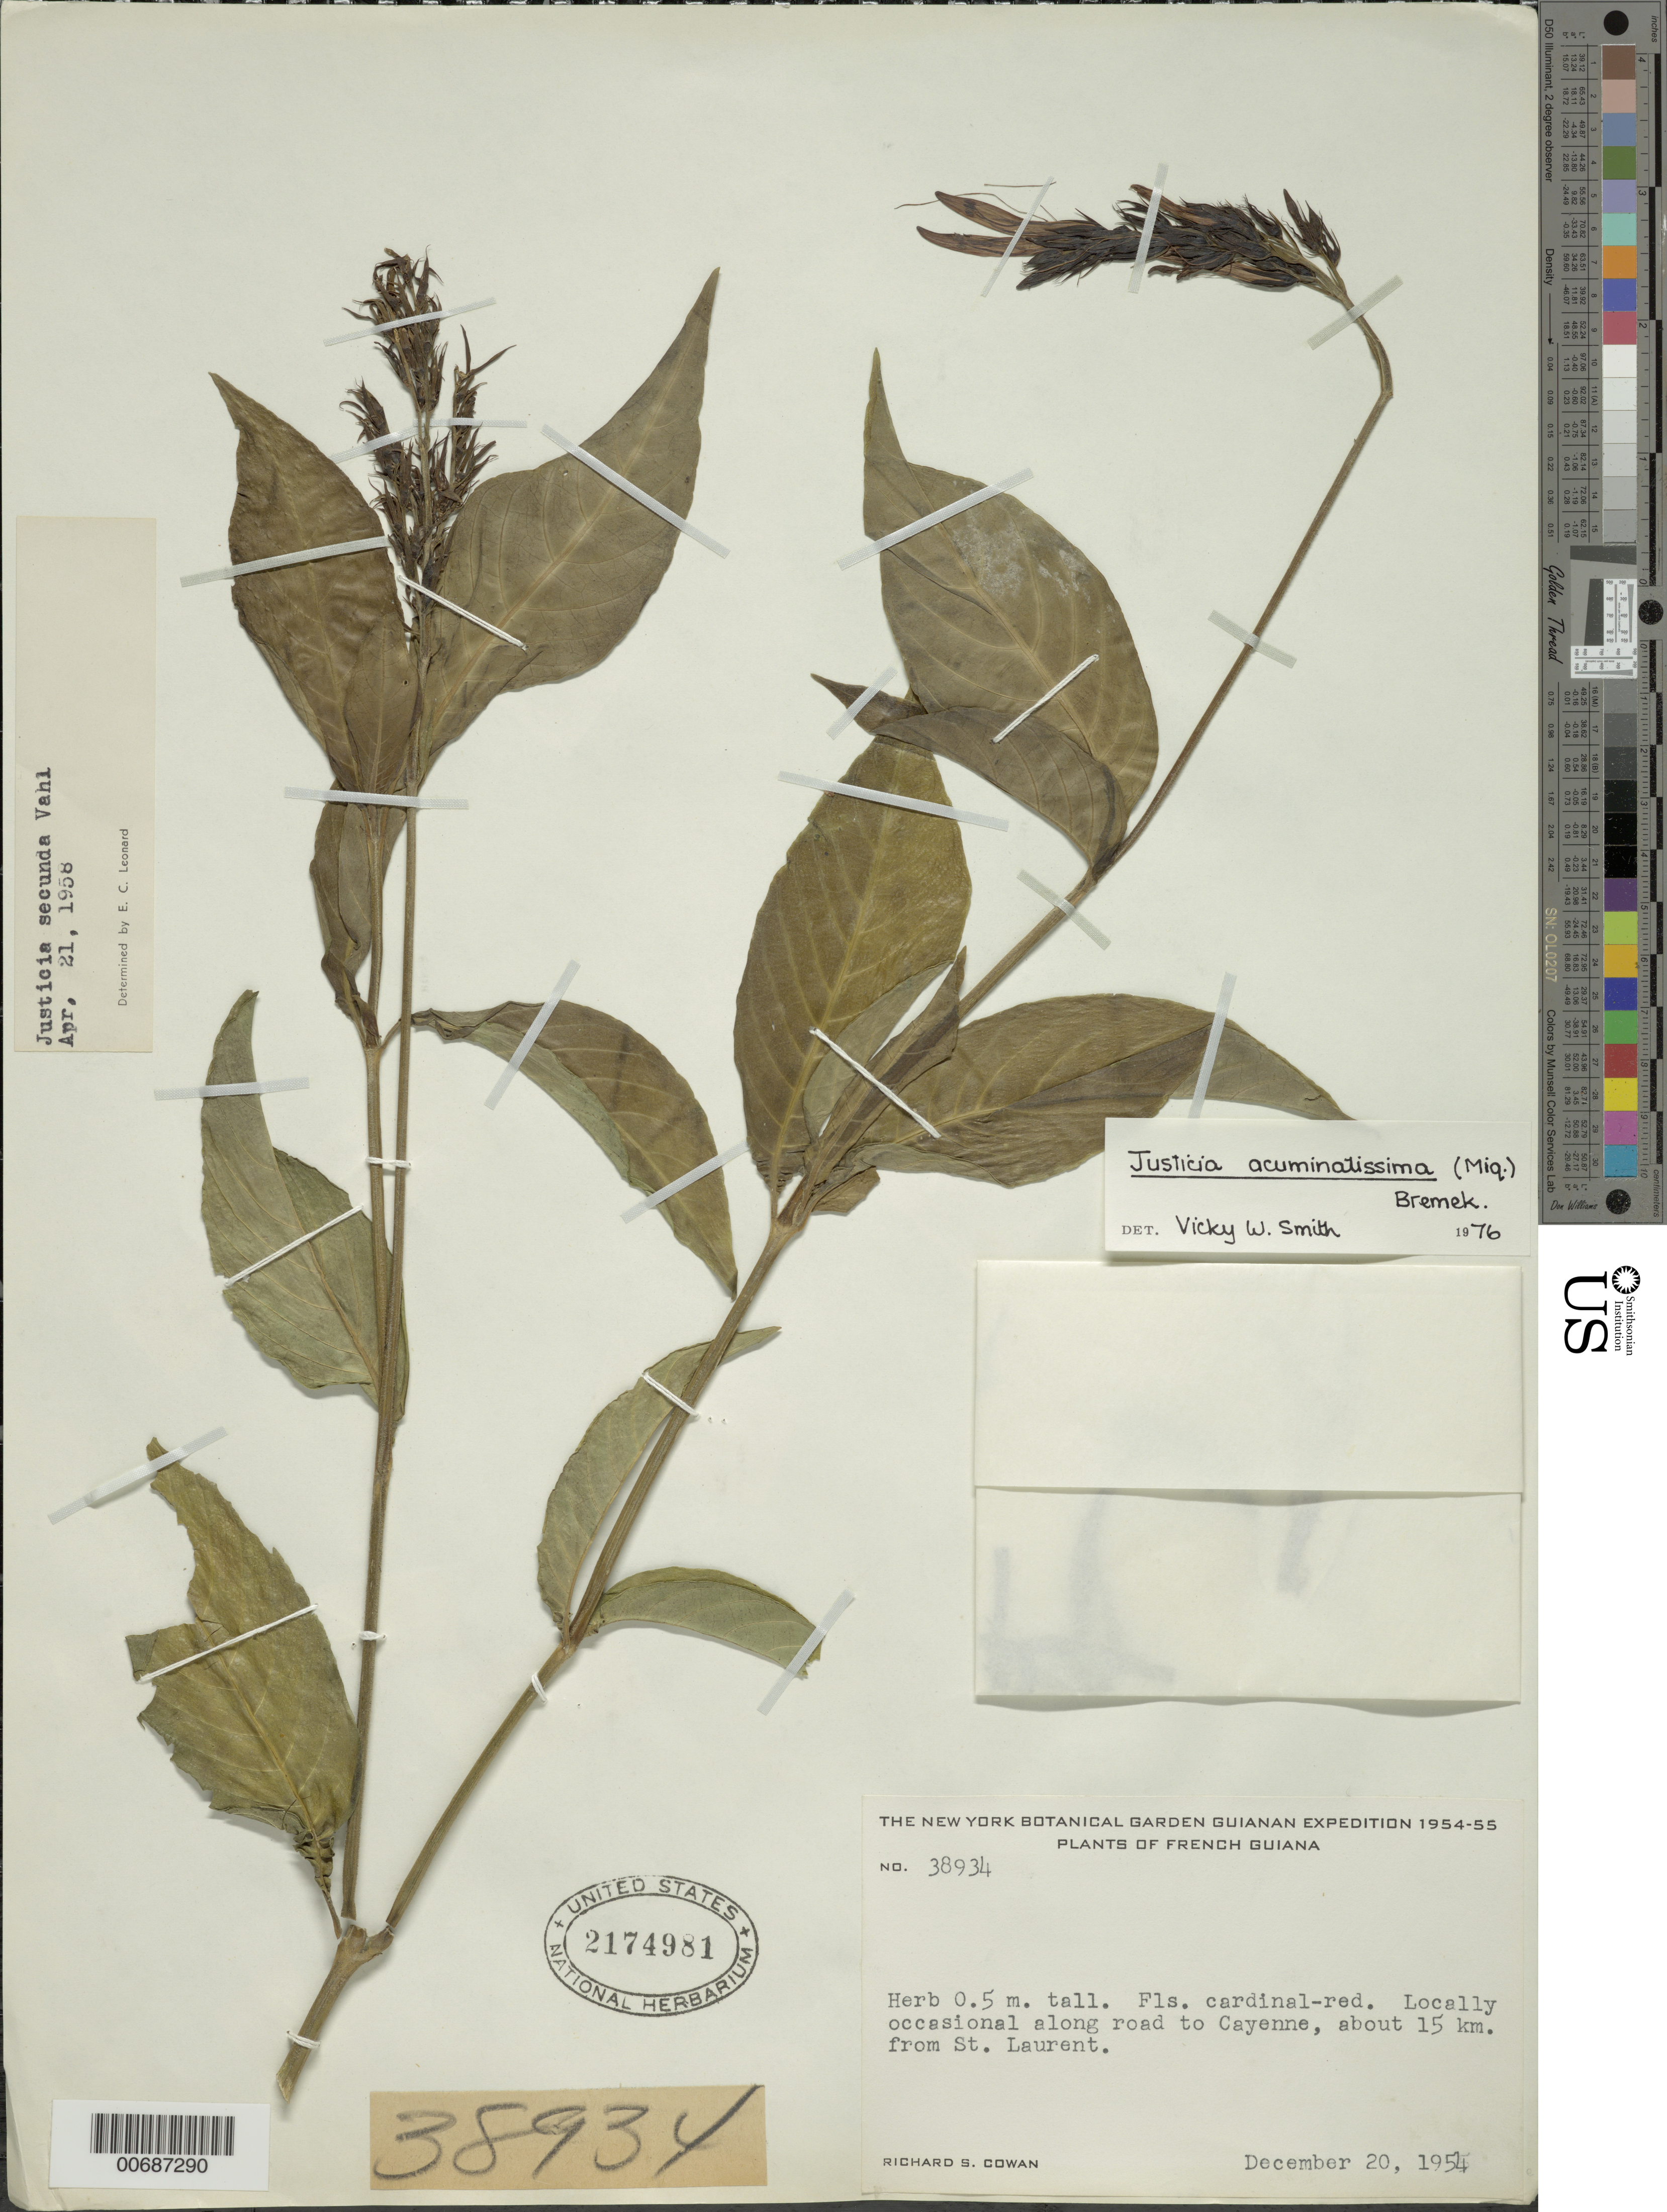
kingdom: Plantae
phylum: Tracheophyta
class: Magnoliopsida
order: Lamiales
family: Acanthaceae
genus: Justicia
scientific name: Justicia acuminatissima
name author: (Miq.) Bremek.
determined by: Smith, V. W.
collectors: R. S. Cowan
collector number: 38934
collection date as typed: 20-Dec-54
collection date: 1954-12-20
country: French Guiana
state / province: Cayenne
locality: Cayenne, vic.; 15 km from St. Laurent toward Cayenne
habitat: Along road to Cayenne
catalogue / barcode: US 2174981